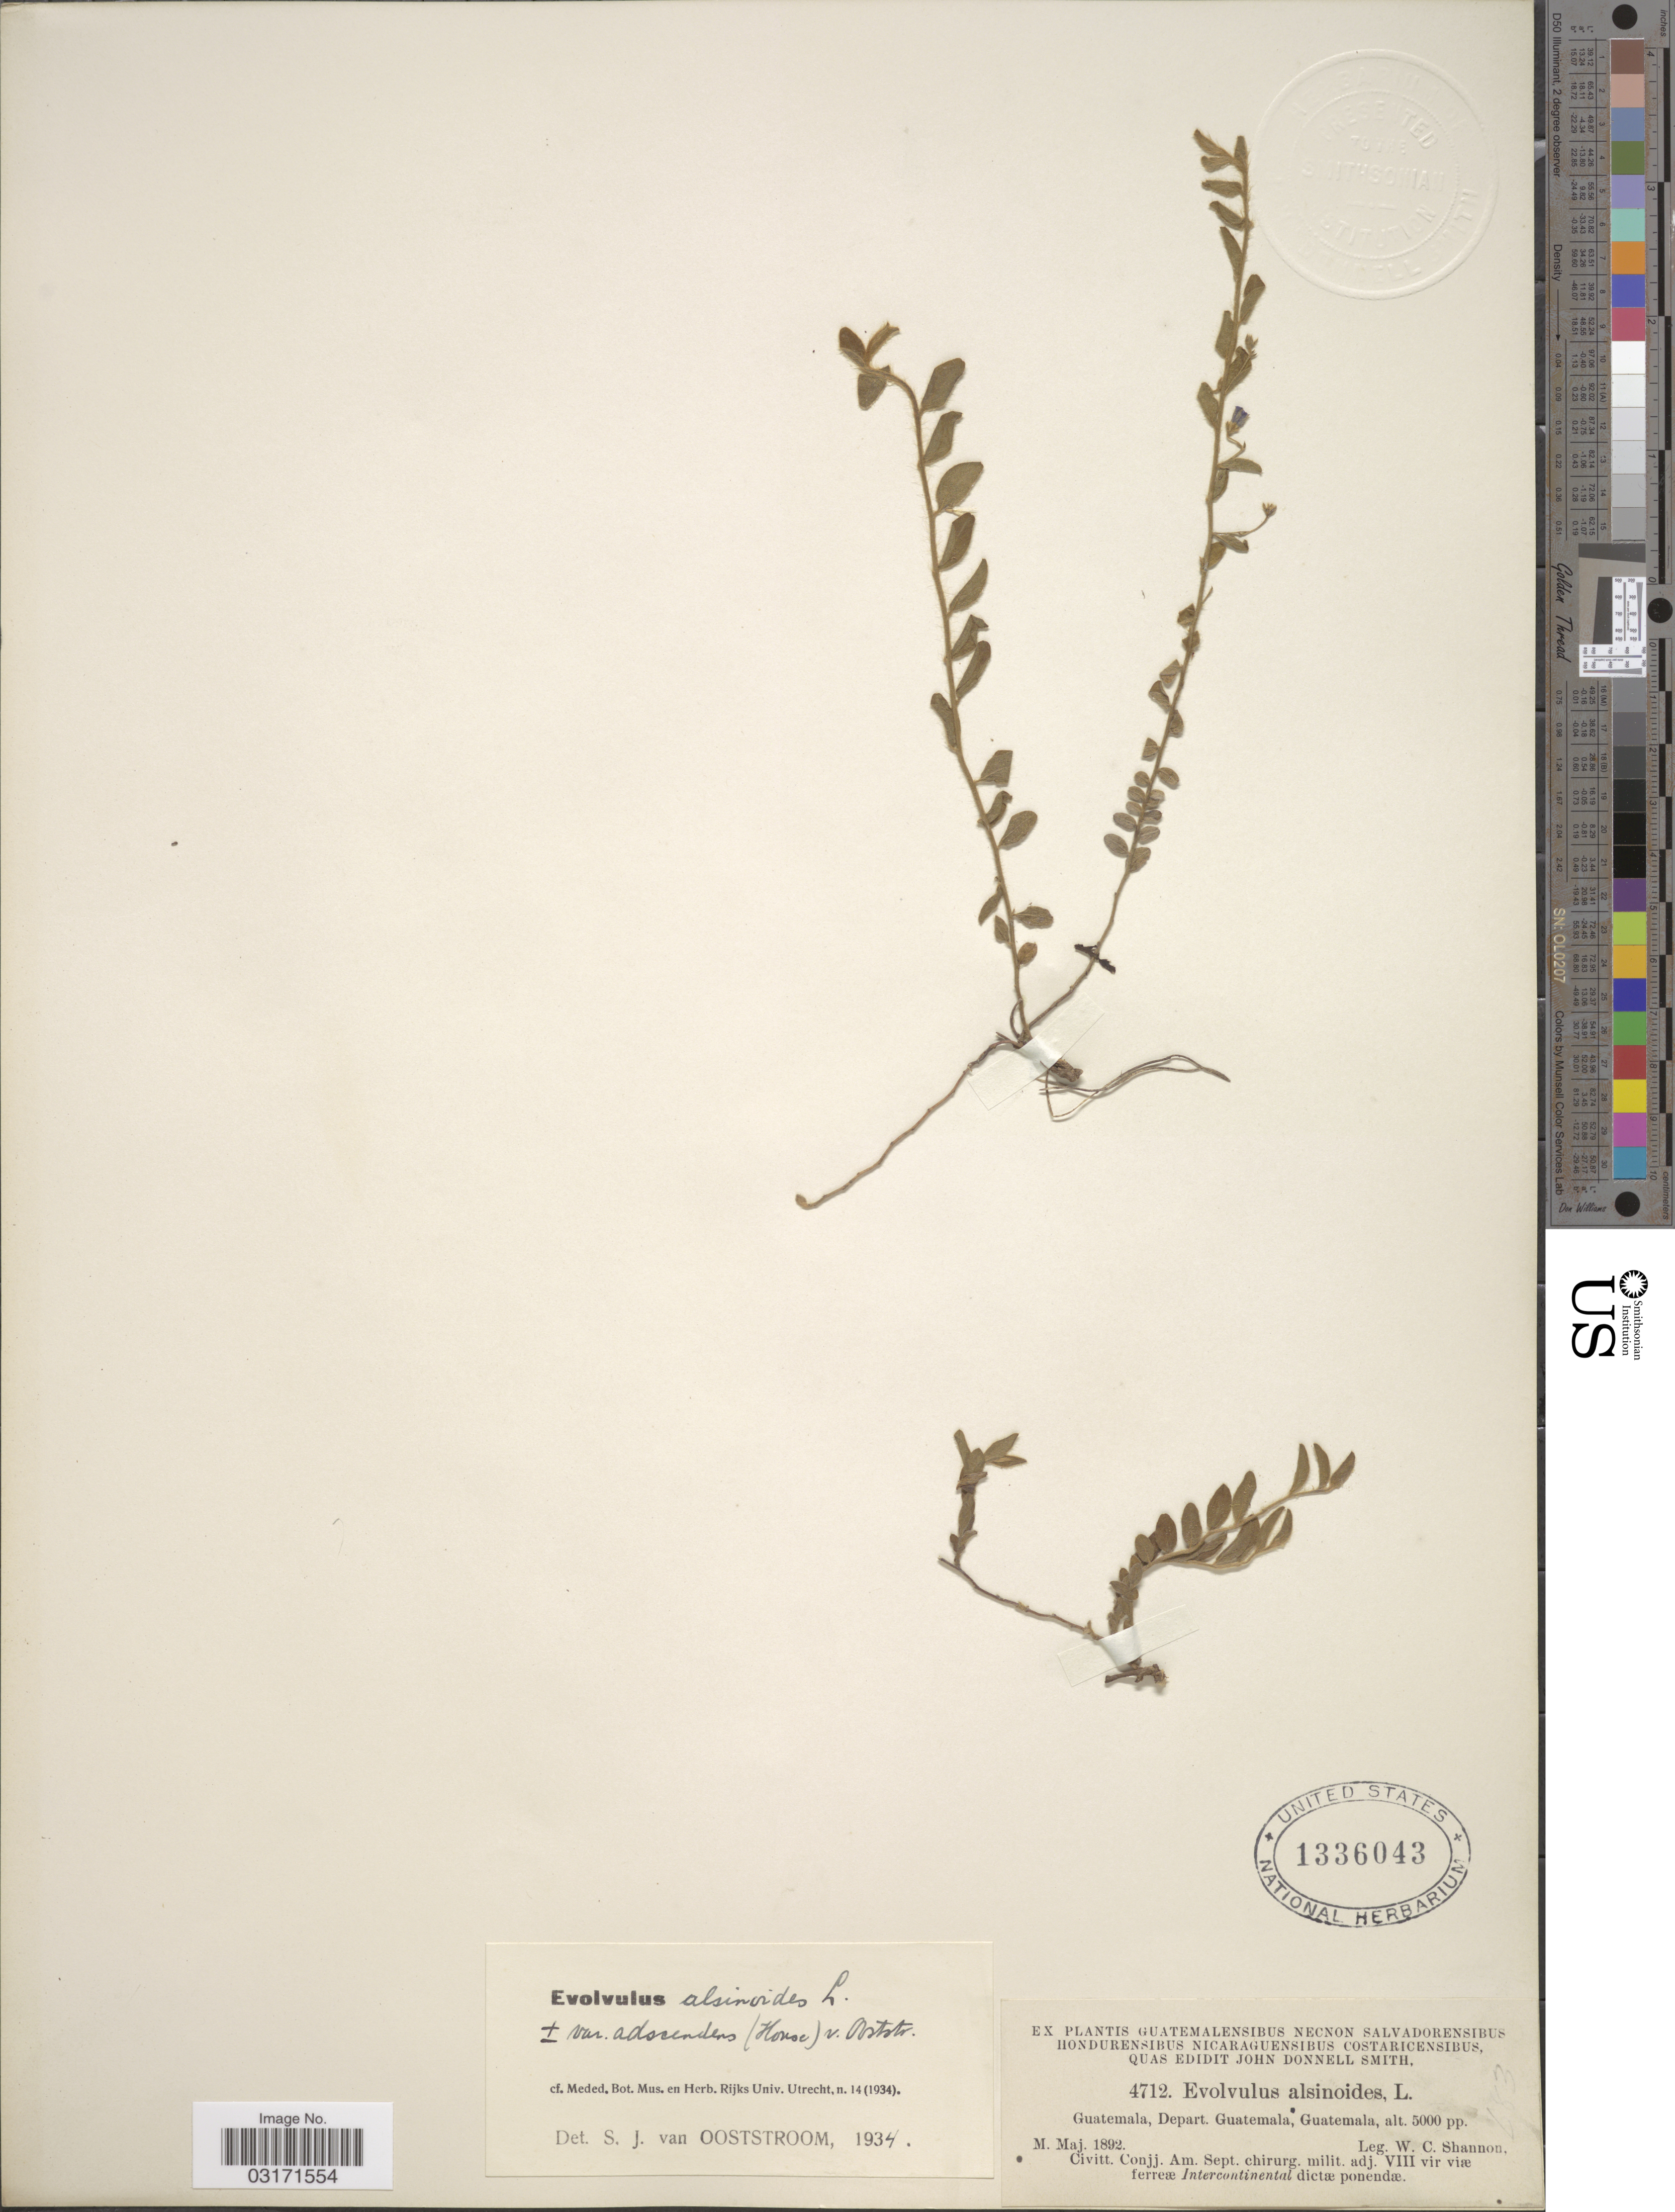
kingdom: Plantae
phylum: Tracheophyta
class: Magnoliopsida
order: Solanales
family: Convolvulaceae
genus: Evolvulus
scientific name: Evolvulus alsinoides var. adscendens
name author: (House) Ooststr.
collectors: W. C. Shannon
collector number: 4712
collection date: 1892-05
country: Guatemala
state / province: Guatemala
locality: Guatemala, Depart. Guatemala, Guatemala.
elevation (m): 1524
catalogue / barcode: US 1336043